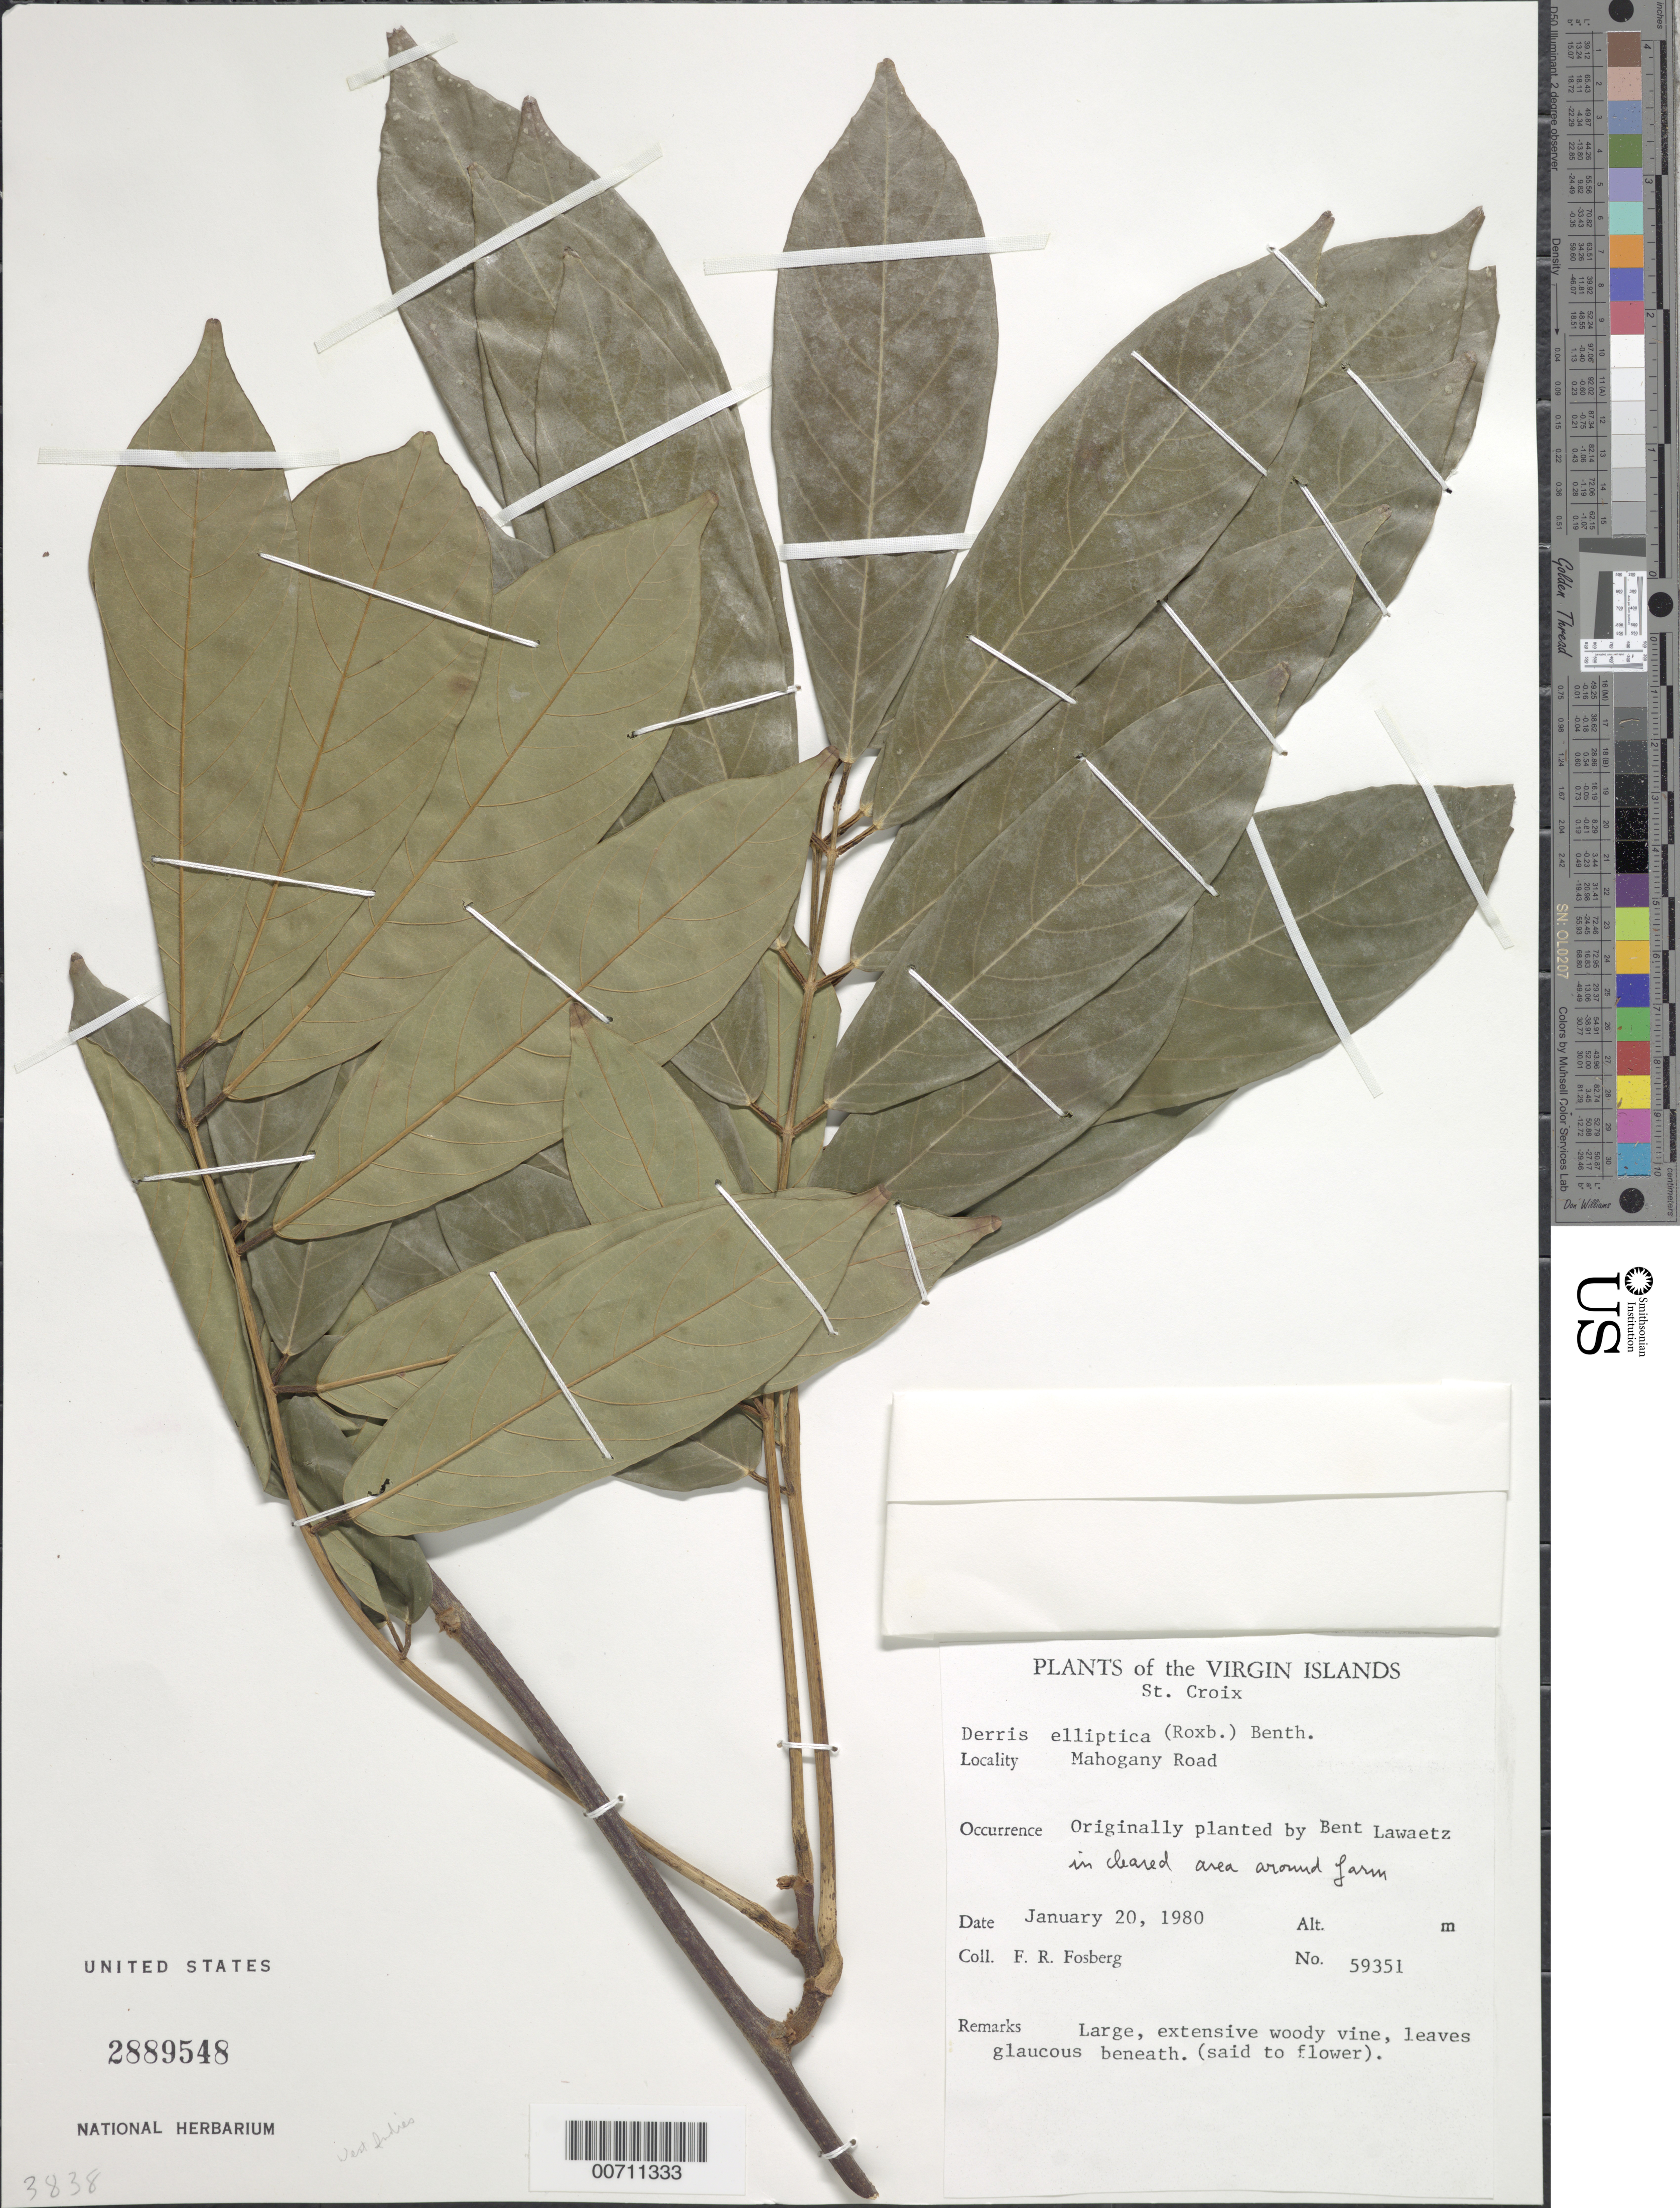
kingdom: Plantae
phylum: Tracheophyta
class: Magnoliopsida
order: Fabales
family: Fabaceae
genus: Derris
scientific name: Derris elliptica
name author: (Wall.) Benth.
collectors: F. R. Fosberg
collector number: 59351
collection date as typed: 20 Jan 1980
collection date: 1980-01-20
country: U.S. Virgin Islands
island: St. Croix Island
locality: Mahogany Rd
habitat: In cleared area around farm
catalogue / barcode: US 2889548